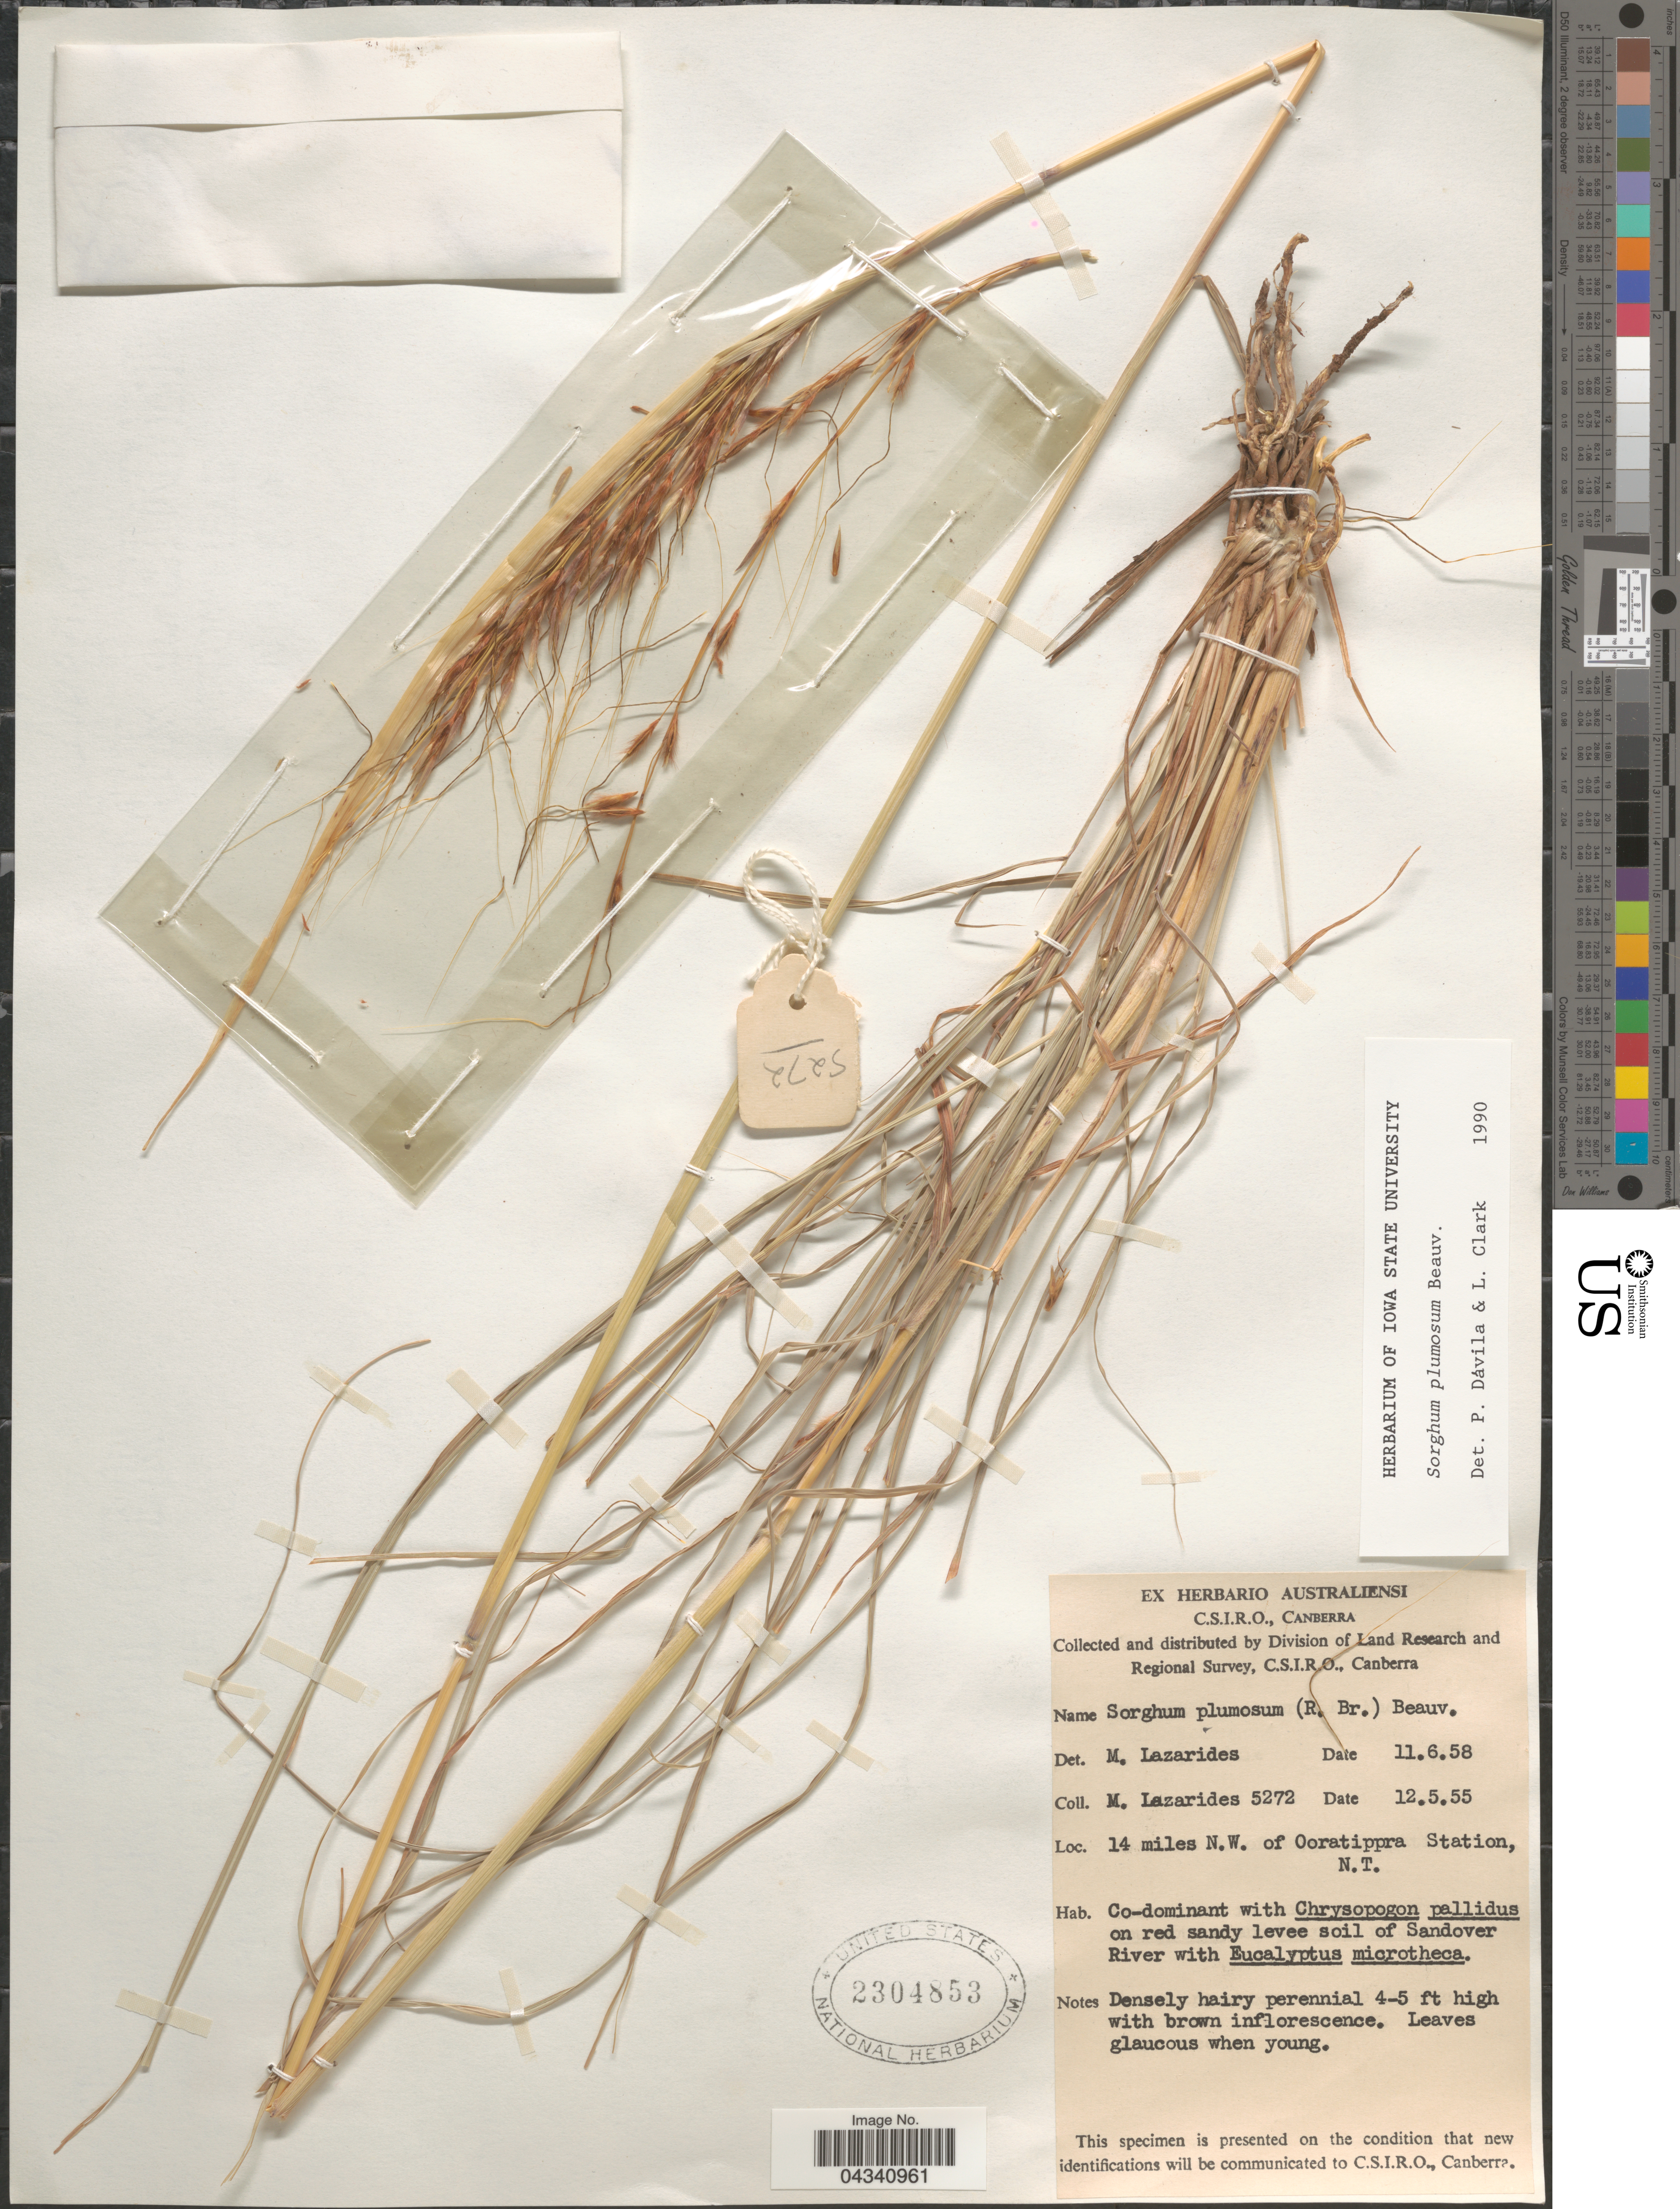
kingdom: Plantae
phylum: Tracheophyta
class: Liliopsida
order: Poales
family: Poaceae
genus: Sorghum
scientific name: Sorghum plumosum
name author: (R. Br.) P. Beauv.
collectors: M. Lazarides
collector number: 5272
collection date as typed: Transcribed d/m/y: 12/5/55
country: Australia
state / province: Northern Territory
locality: Division Land Research and Regional Survey. 14 miles N.W. of Ooratippra Station.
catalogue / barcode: US 2304853